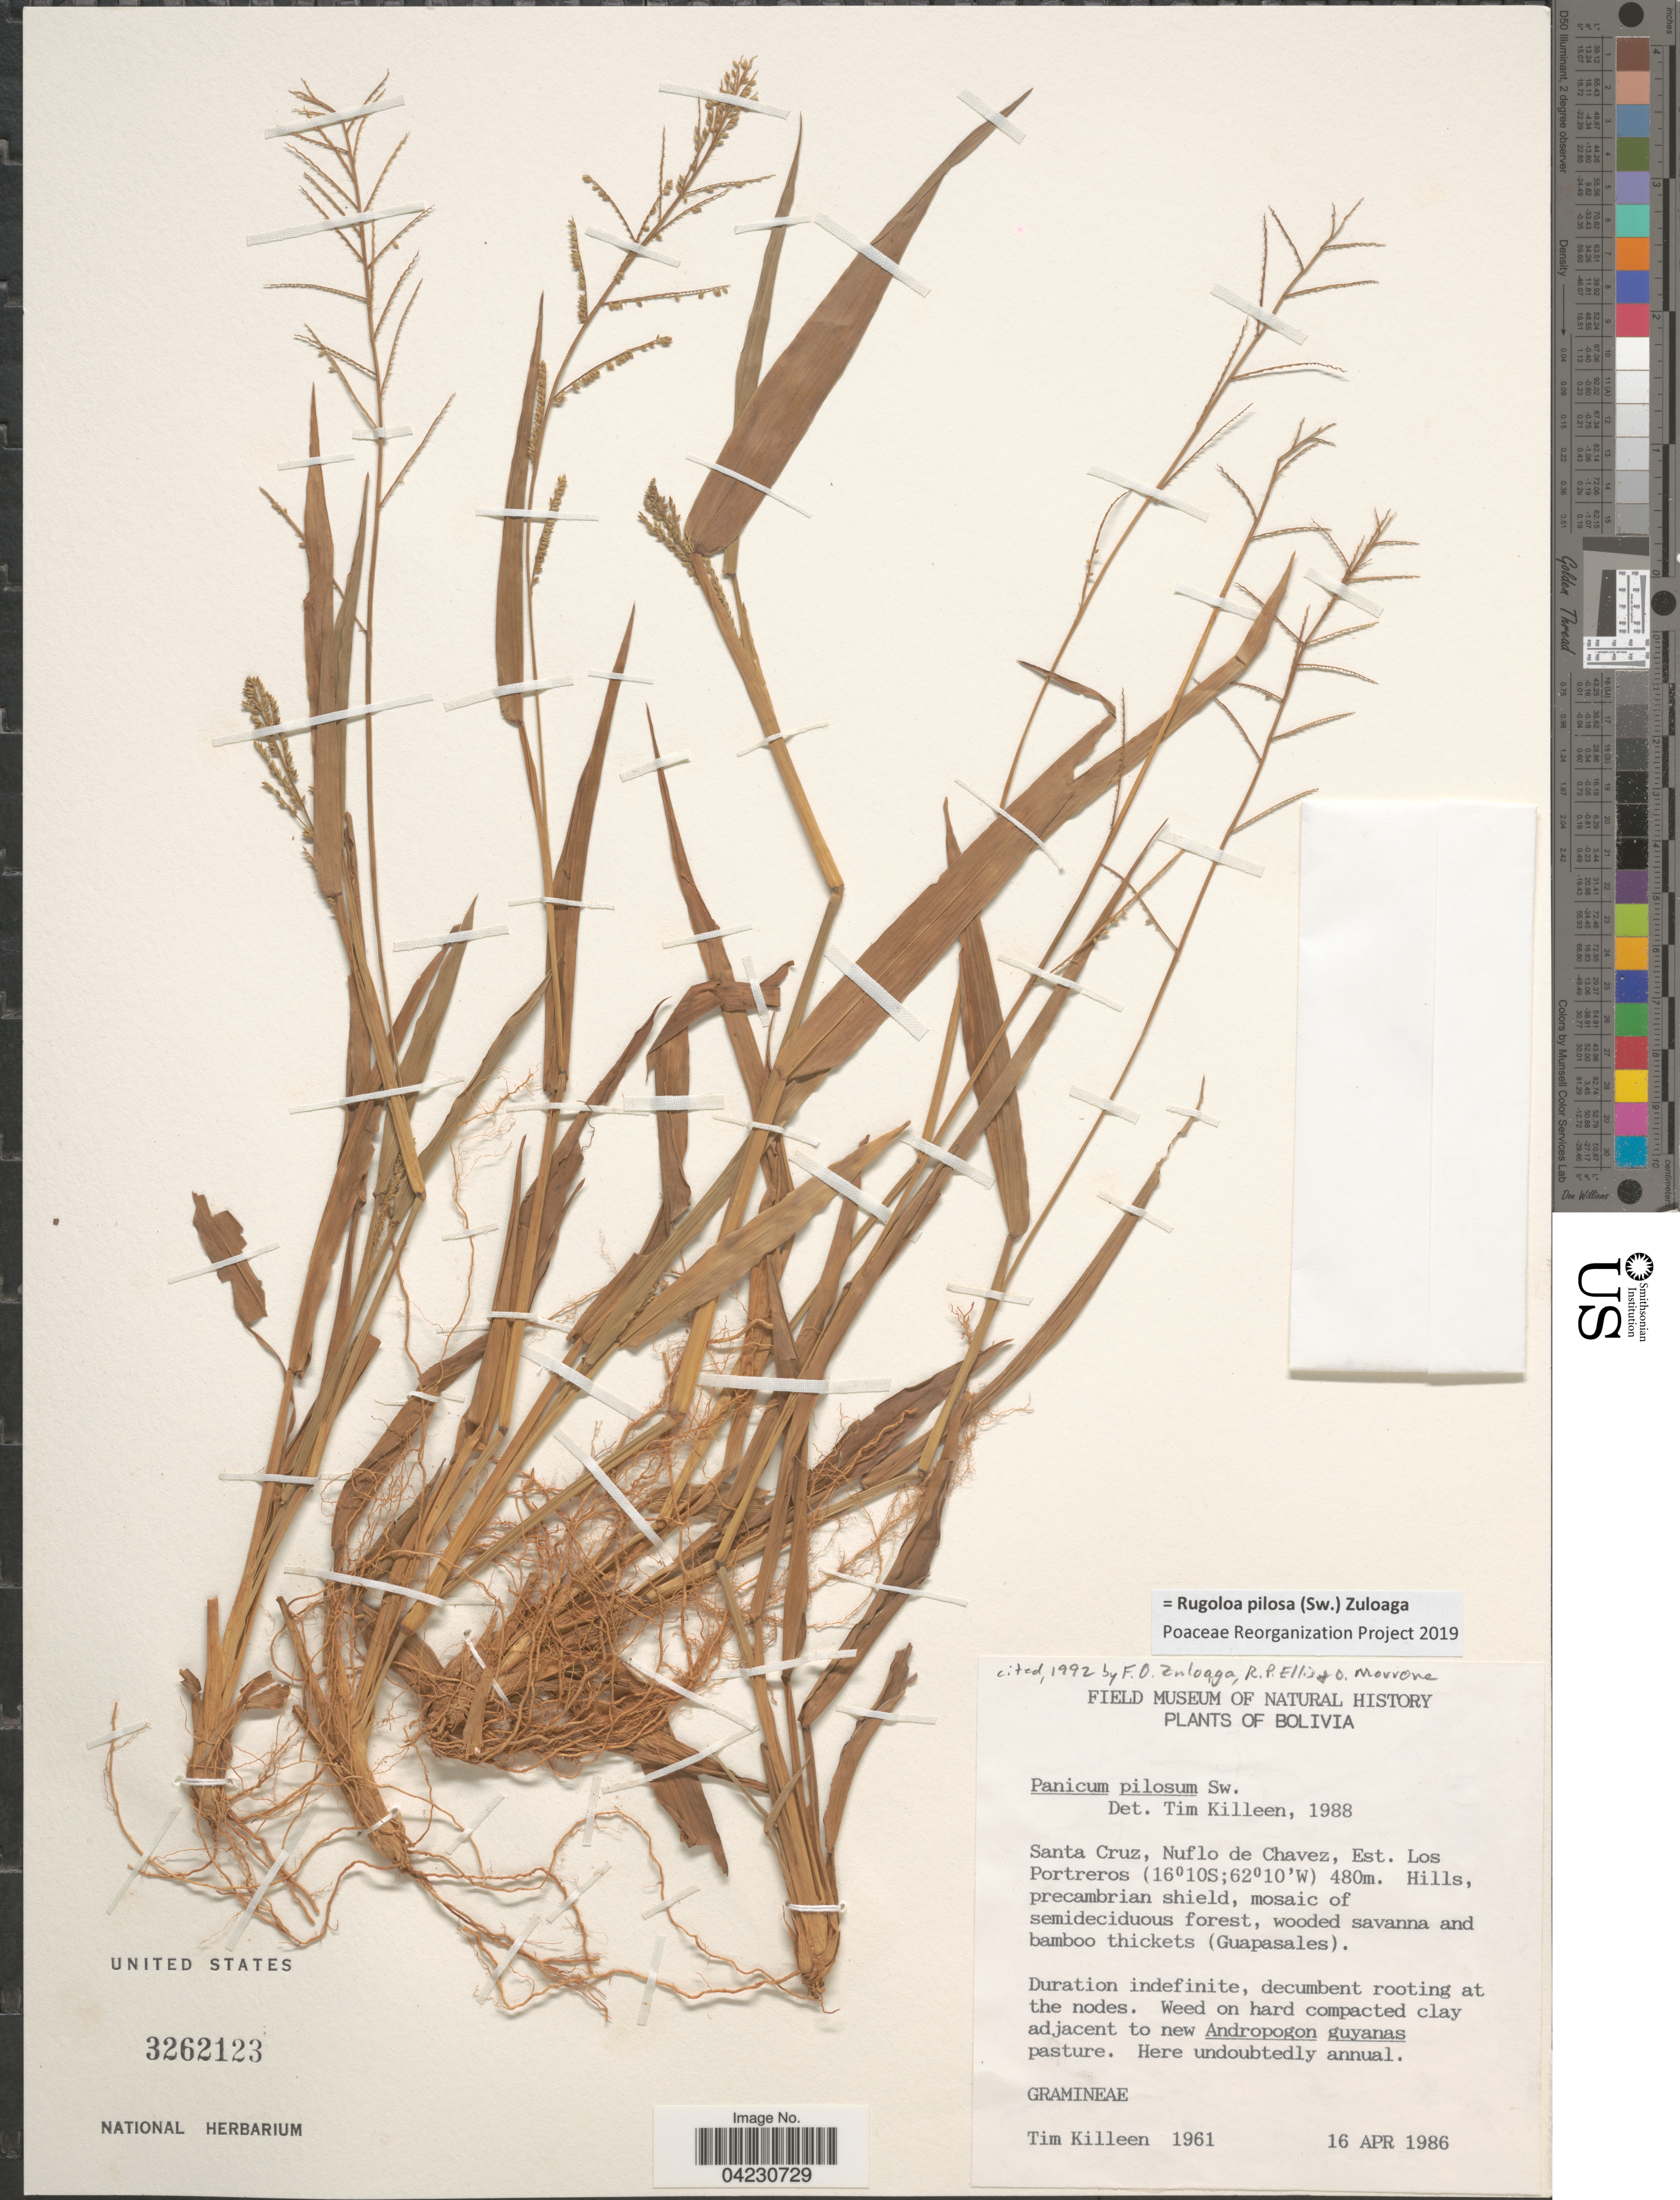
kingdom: Plantae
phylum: Tracheophyta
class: Liliopsida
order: Poales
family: Poaceae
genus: Rugoloa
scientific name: Rugoloa pilosa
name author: (Sw.) Zuloaga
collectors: T. J. Killeen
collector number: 1961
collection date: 1986-04-16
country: Bolivia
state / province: Santa Cruz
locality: Nuflo de Chavez, Est. Los Portreros.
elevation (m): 480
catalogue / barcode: US 3262123